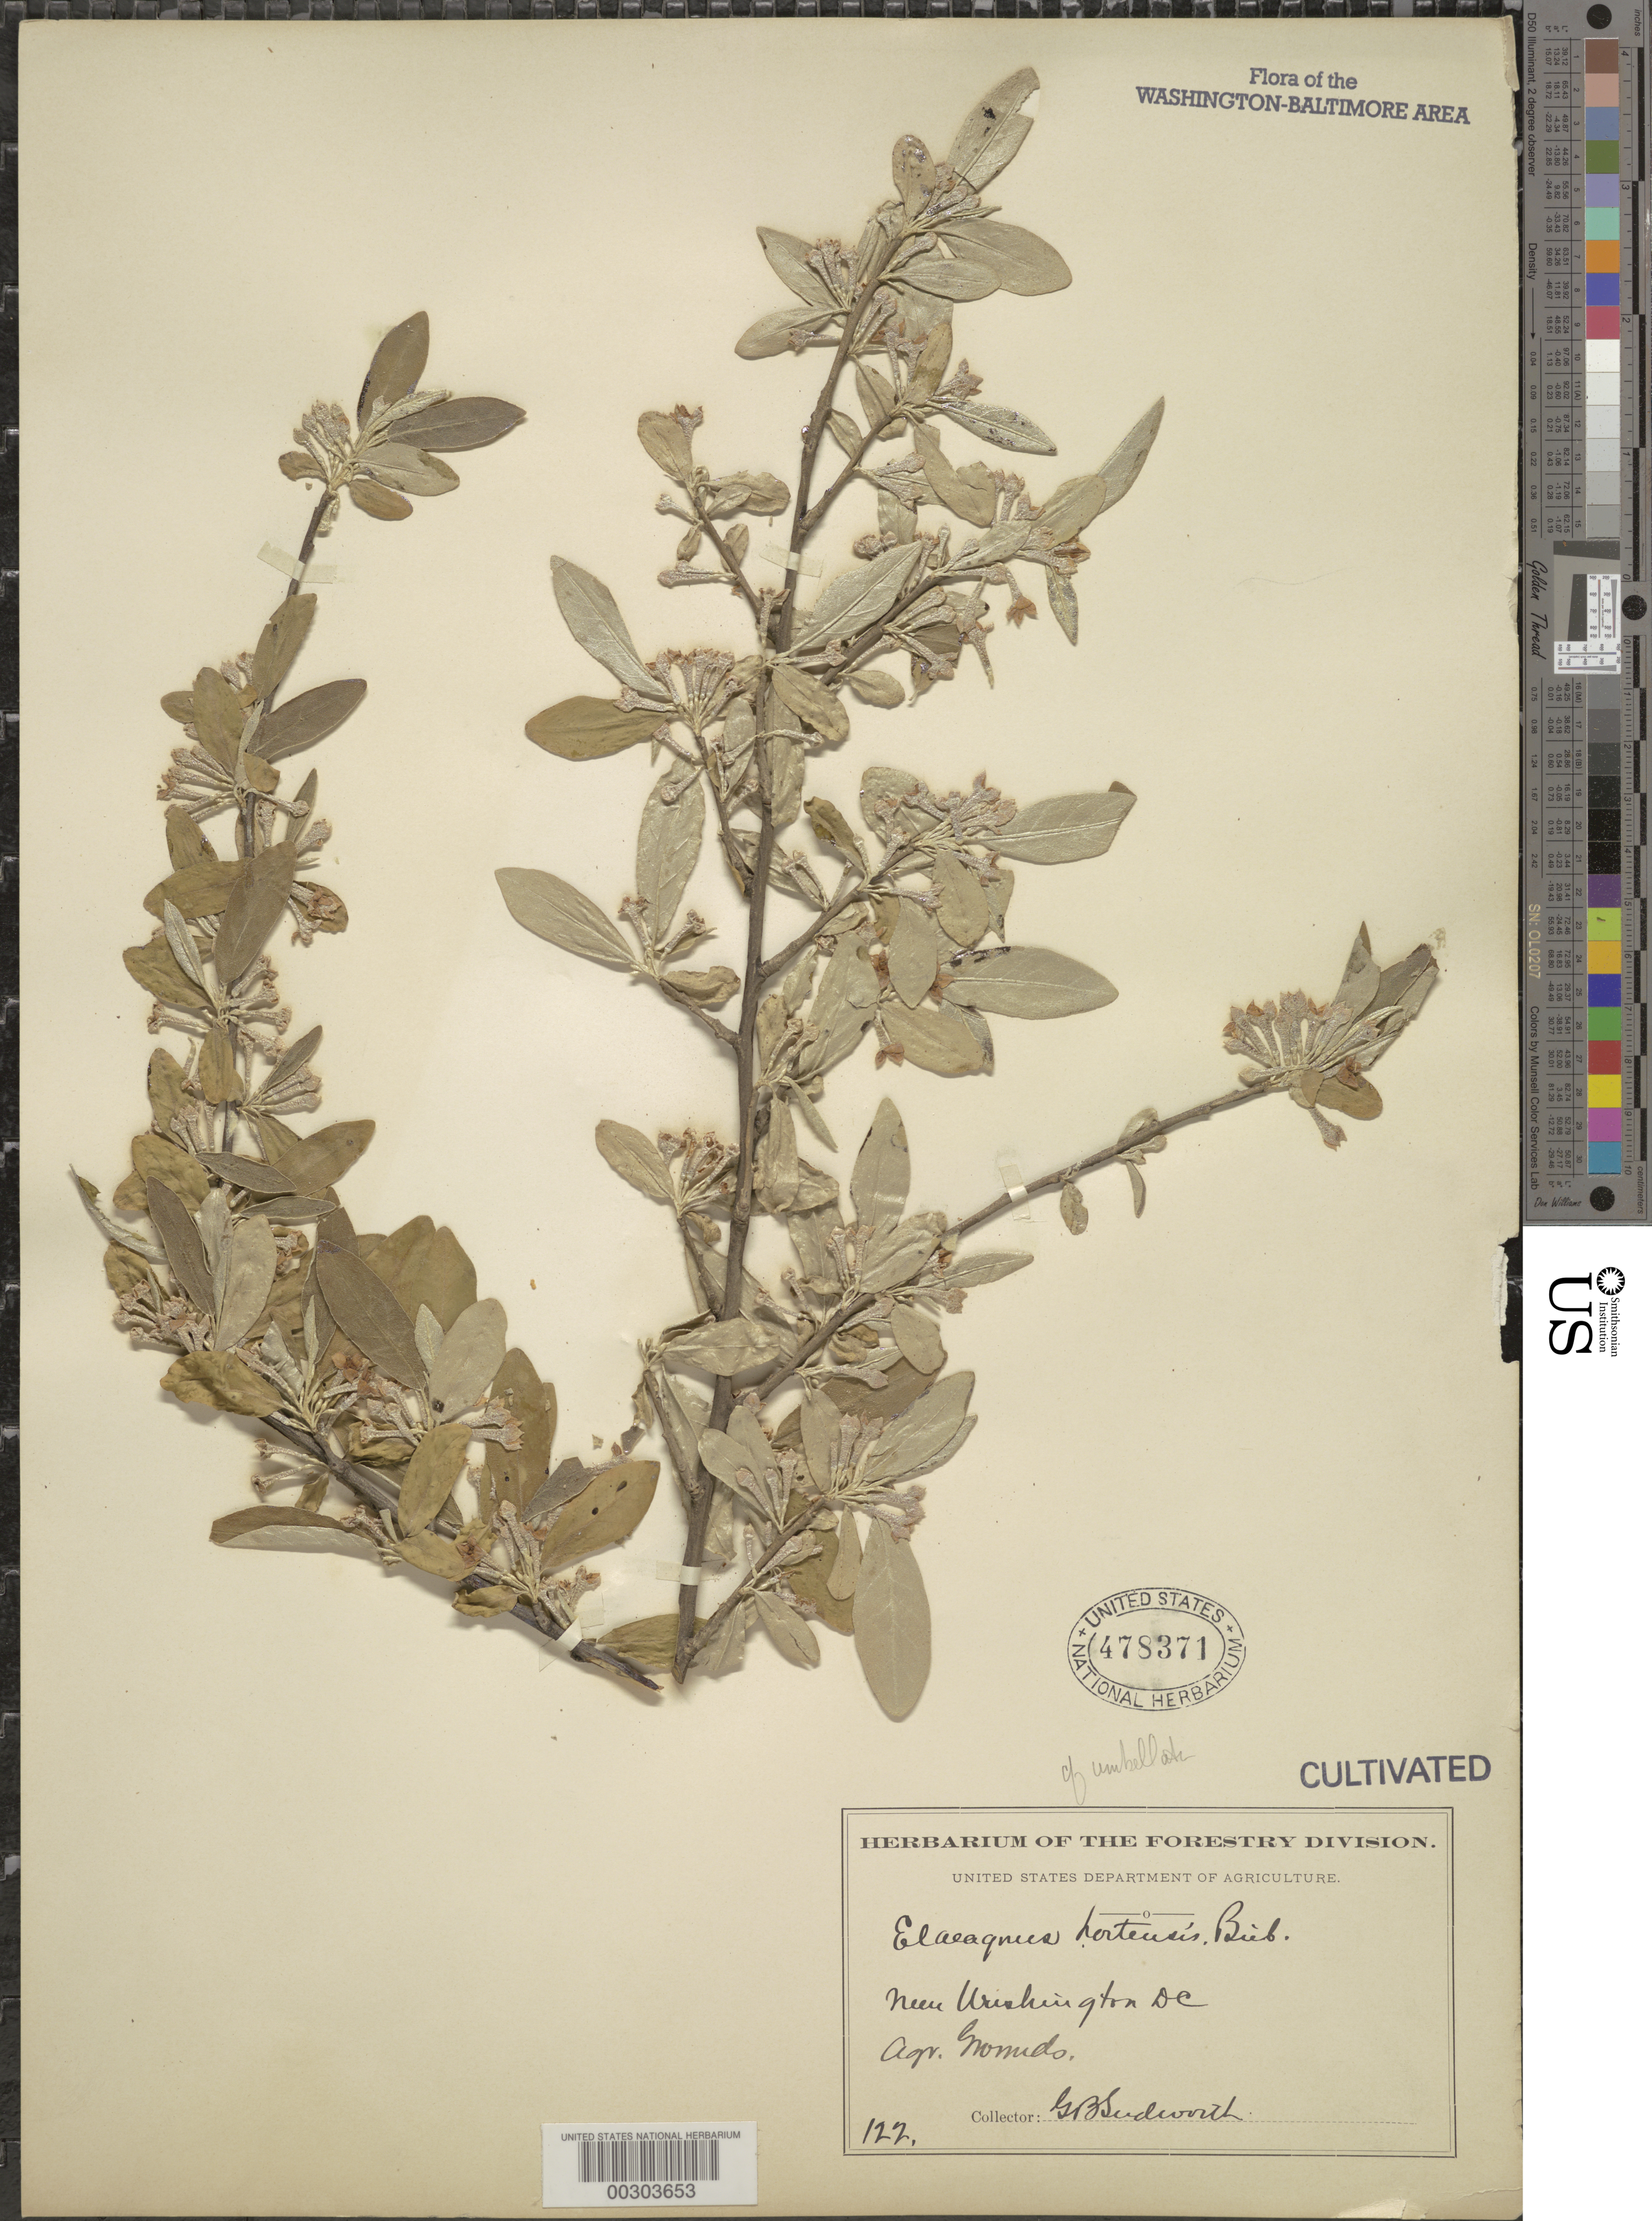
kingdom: Plantae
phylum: Tracheophyta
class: Magnoliopsida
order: Rosales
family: Elaeagnaceae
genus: Elaeagnus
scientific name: Elaeagnus umbellata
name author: Thunb.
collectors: G. B. Sudworth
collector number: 122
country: United States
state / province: District of Columbia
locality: Department of Agriculture Grounds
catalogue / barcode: US 478371